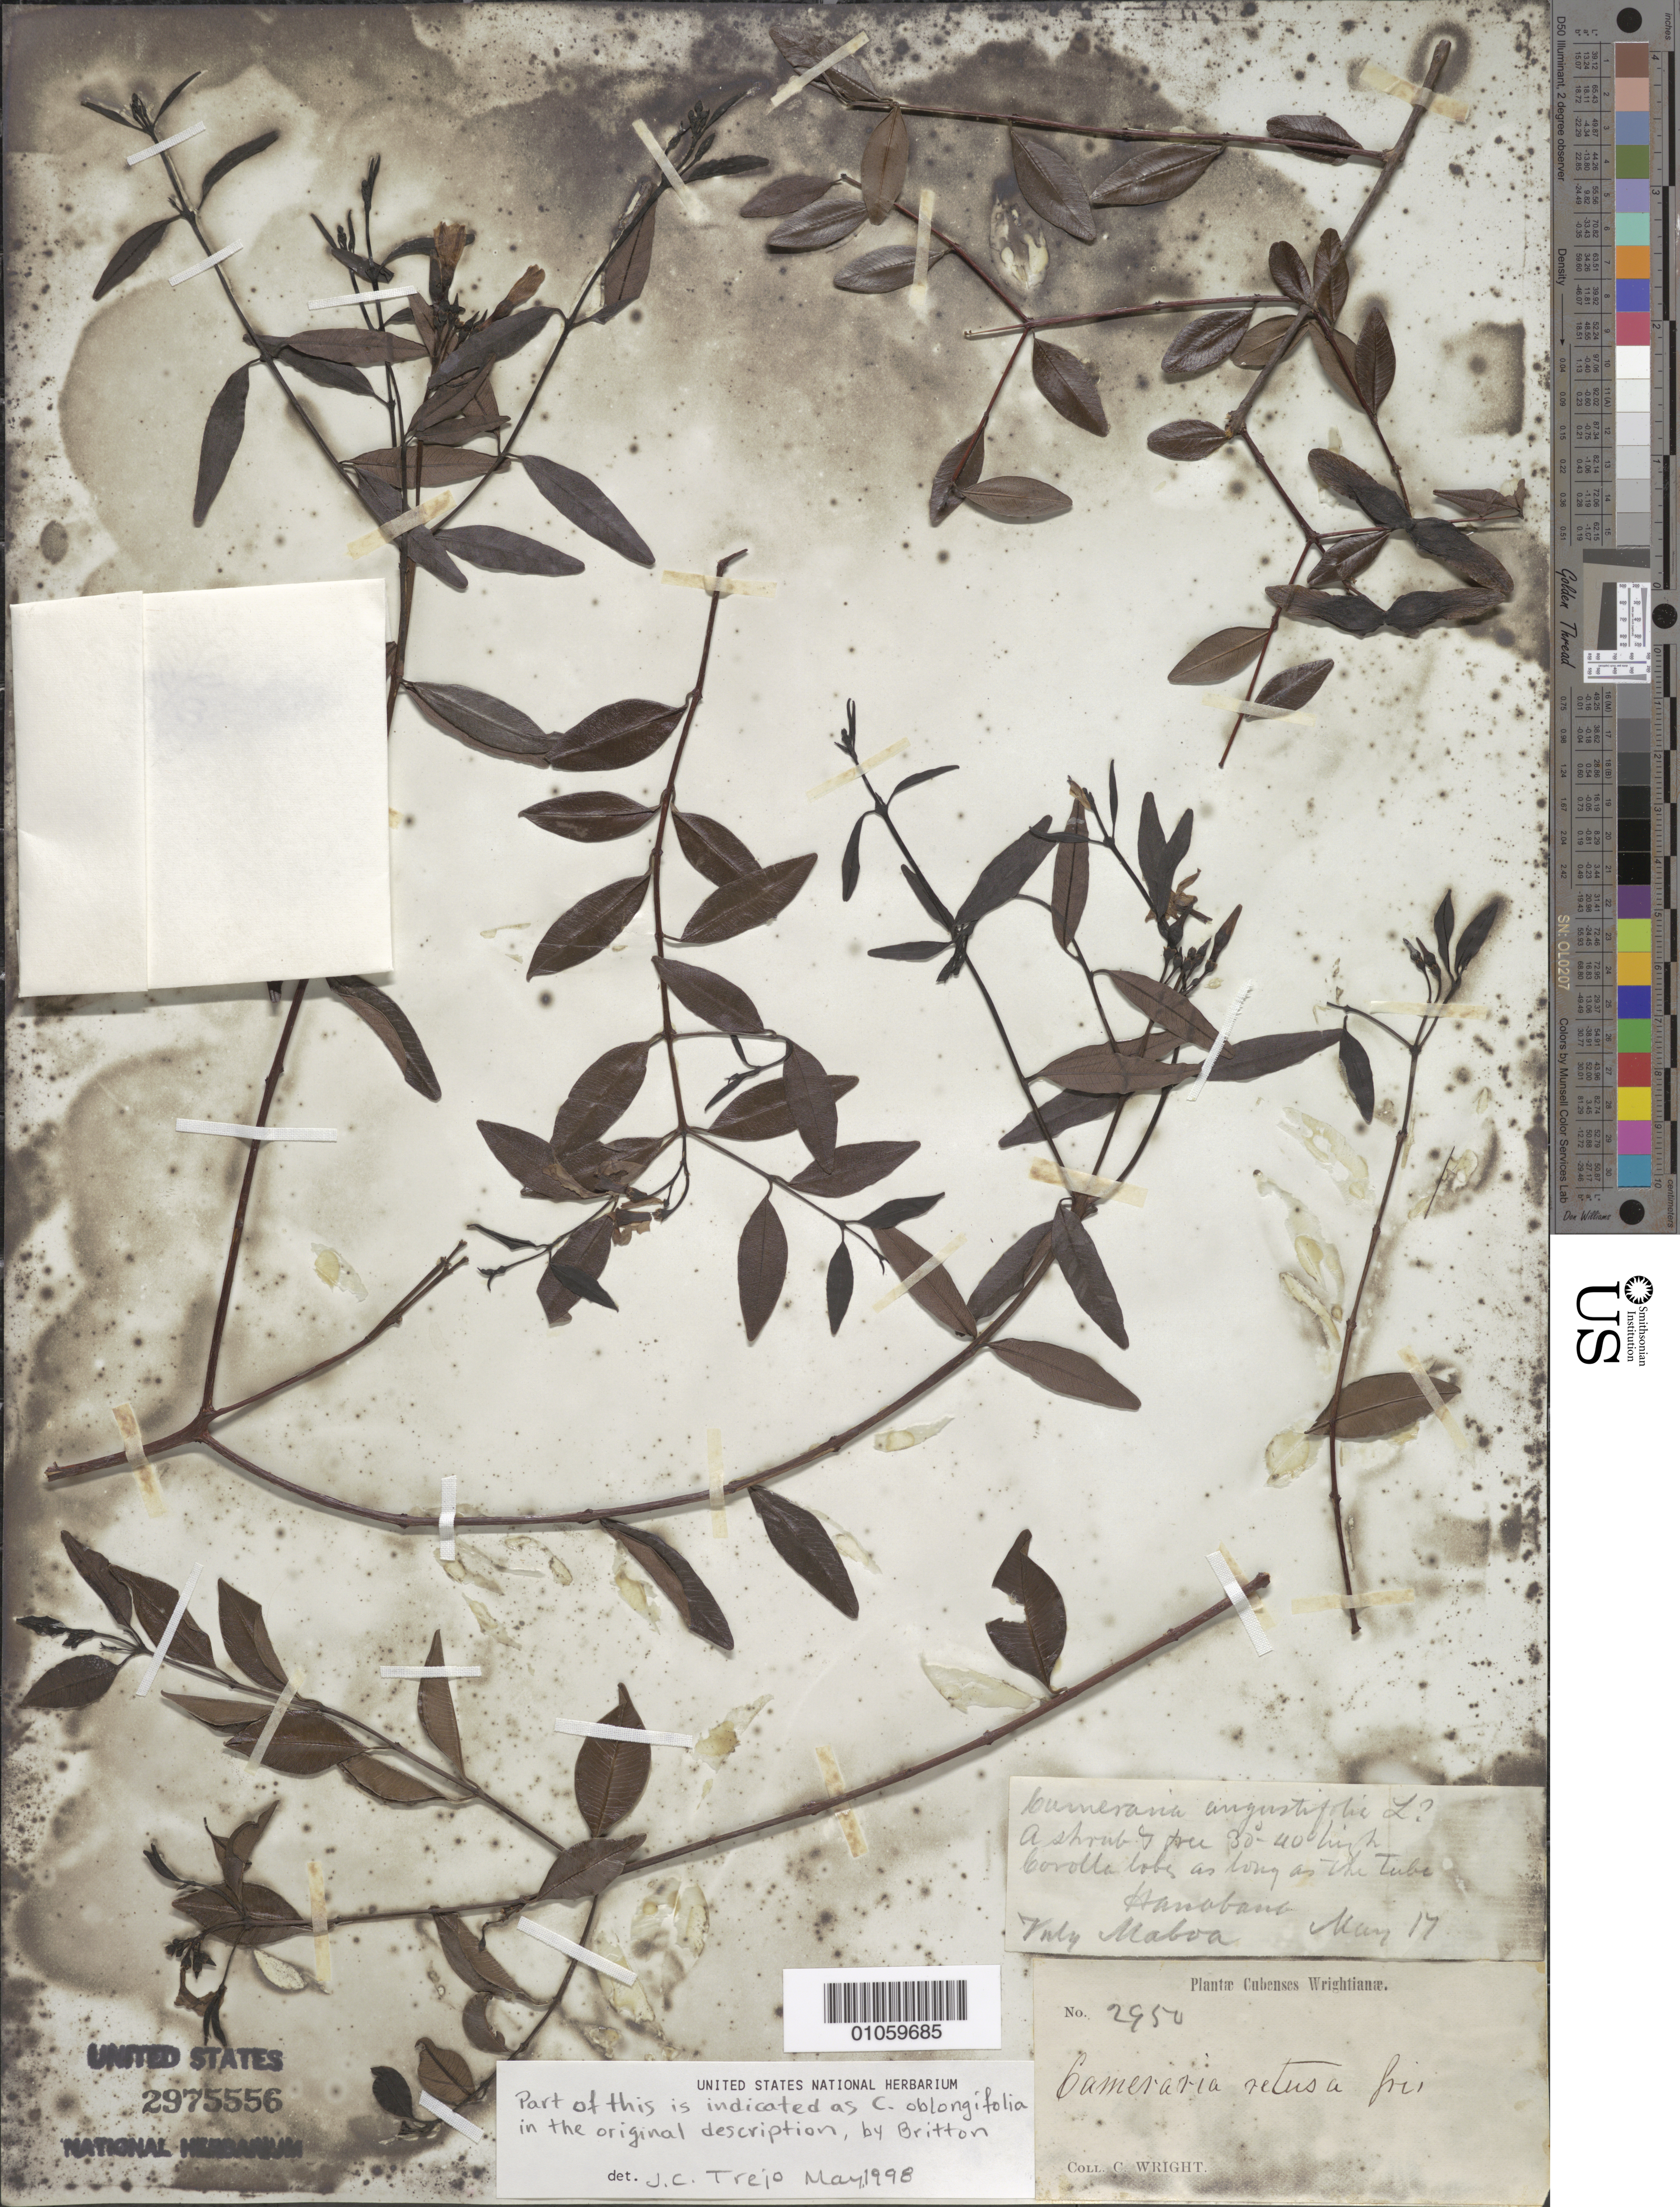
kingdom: Plantae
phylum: Tracheophyta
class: Magnoliopsida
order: Gentianales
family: Apocynaceae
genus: Cameraria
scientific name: Cameraria oblongifolia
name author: Britton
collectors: C. Wright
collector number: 2950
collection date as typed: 17 May 18--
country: Cuba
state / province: La Habana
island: Cuba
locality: Maboa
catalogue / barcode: US 2975556